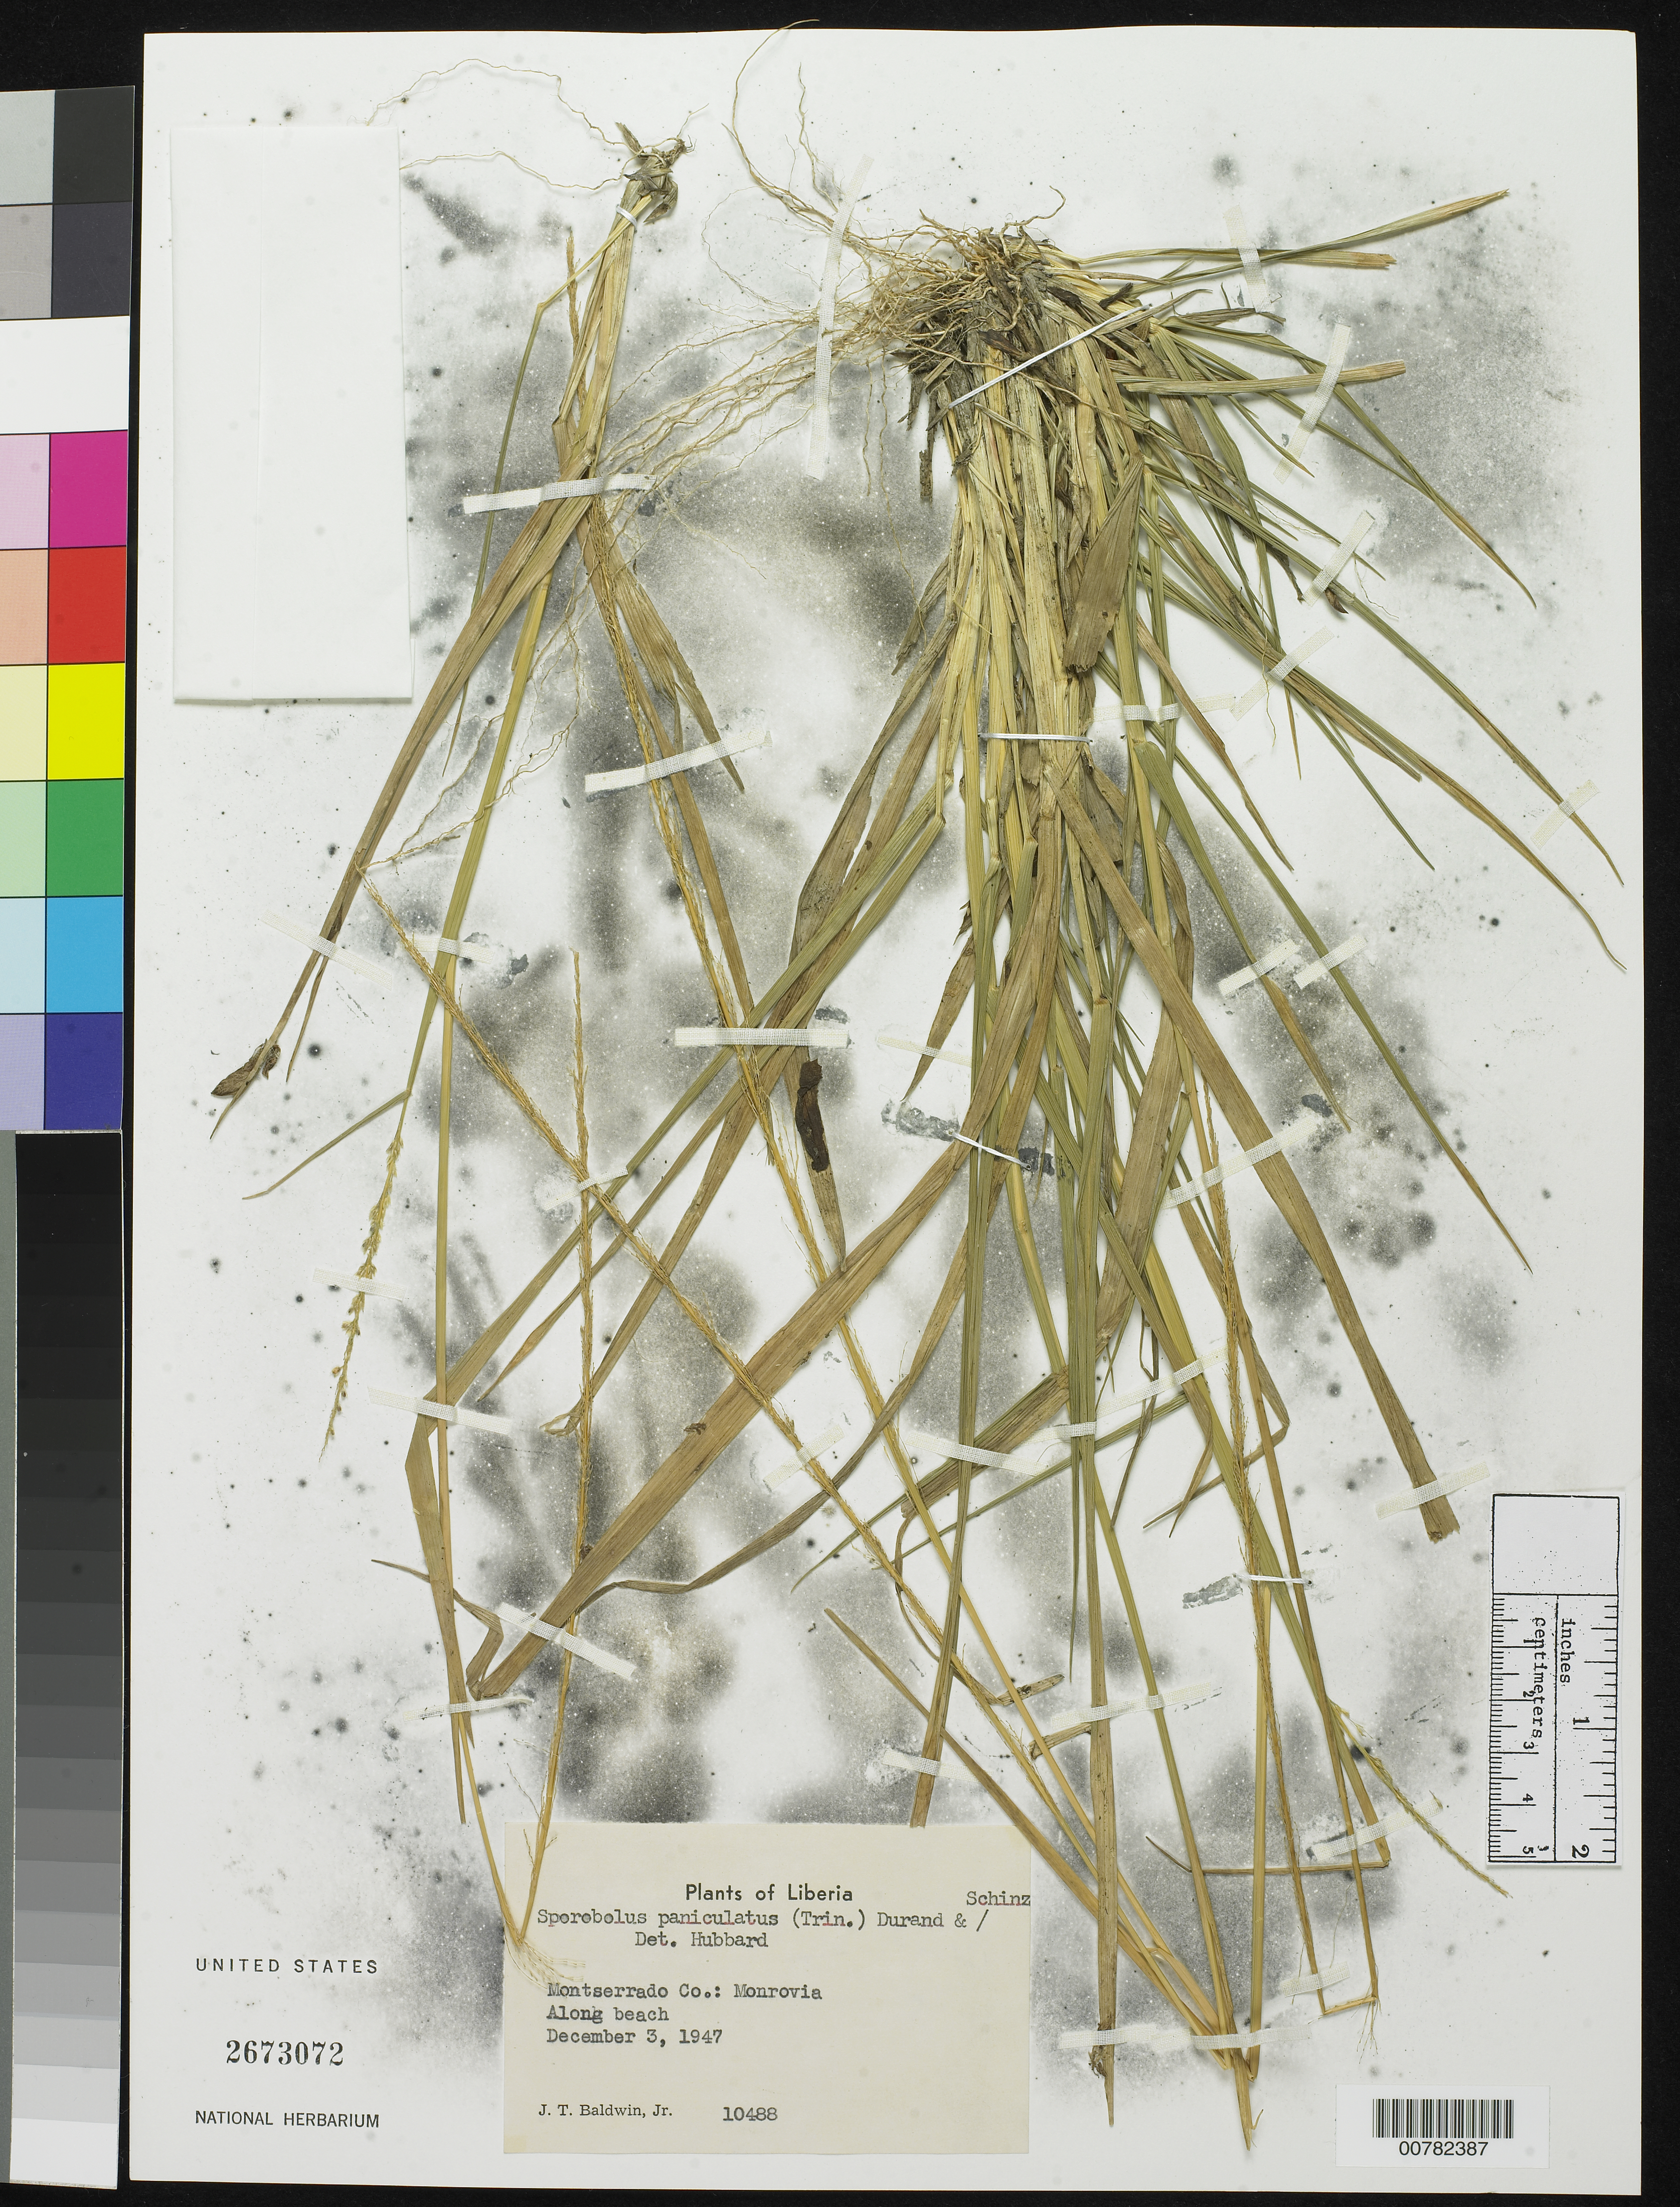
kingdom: Plantae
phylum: Tracheophyta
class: Liliopsida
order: Poales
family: Poaceae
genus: Sporobolus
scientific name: Sporobolus paniculatus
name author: (Trin.) Durand & Schinz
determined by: Hubbard, C. E.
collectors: J. T. Baldwin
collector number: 10488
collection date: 1947-12-03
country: Liberia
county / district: Montserrado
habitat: Along beach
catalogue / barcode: US 2673072